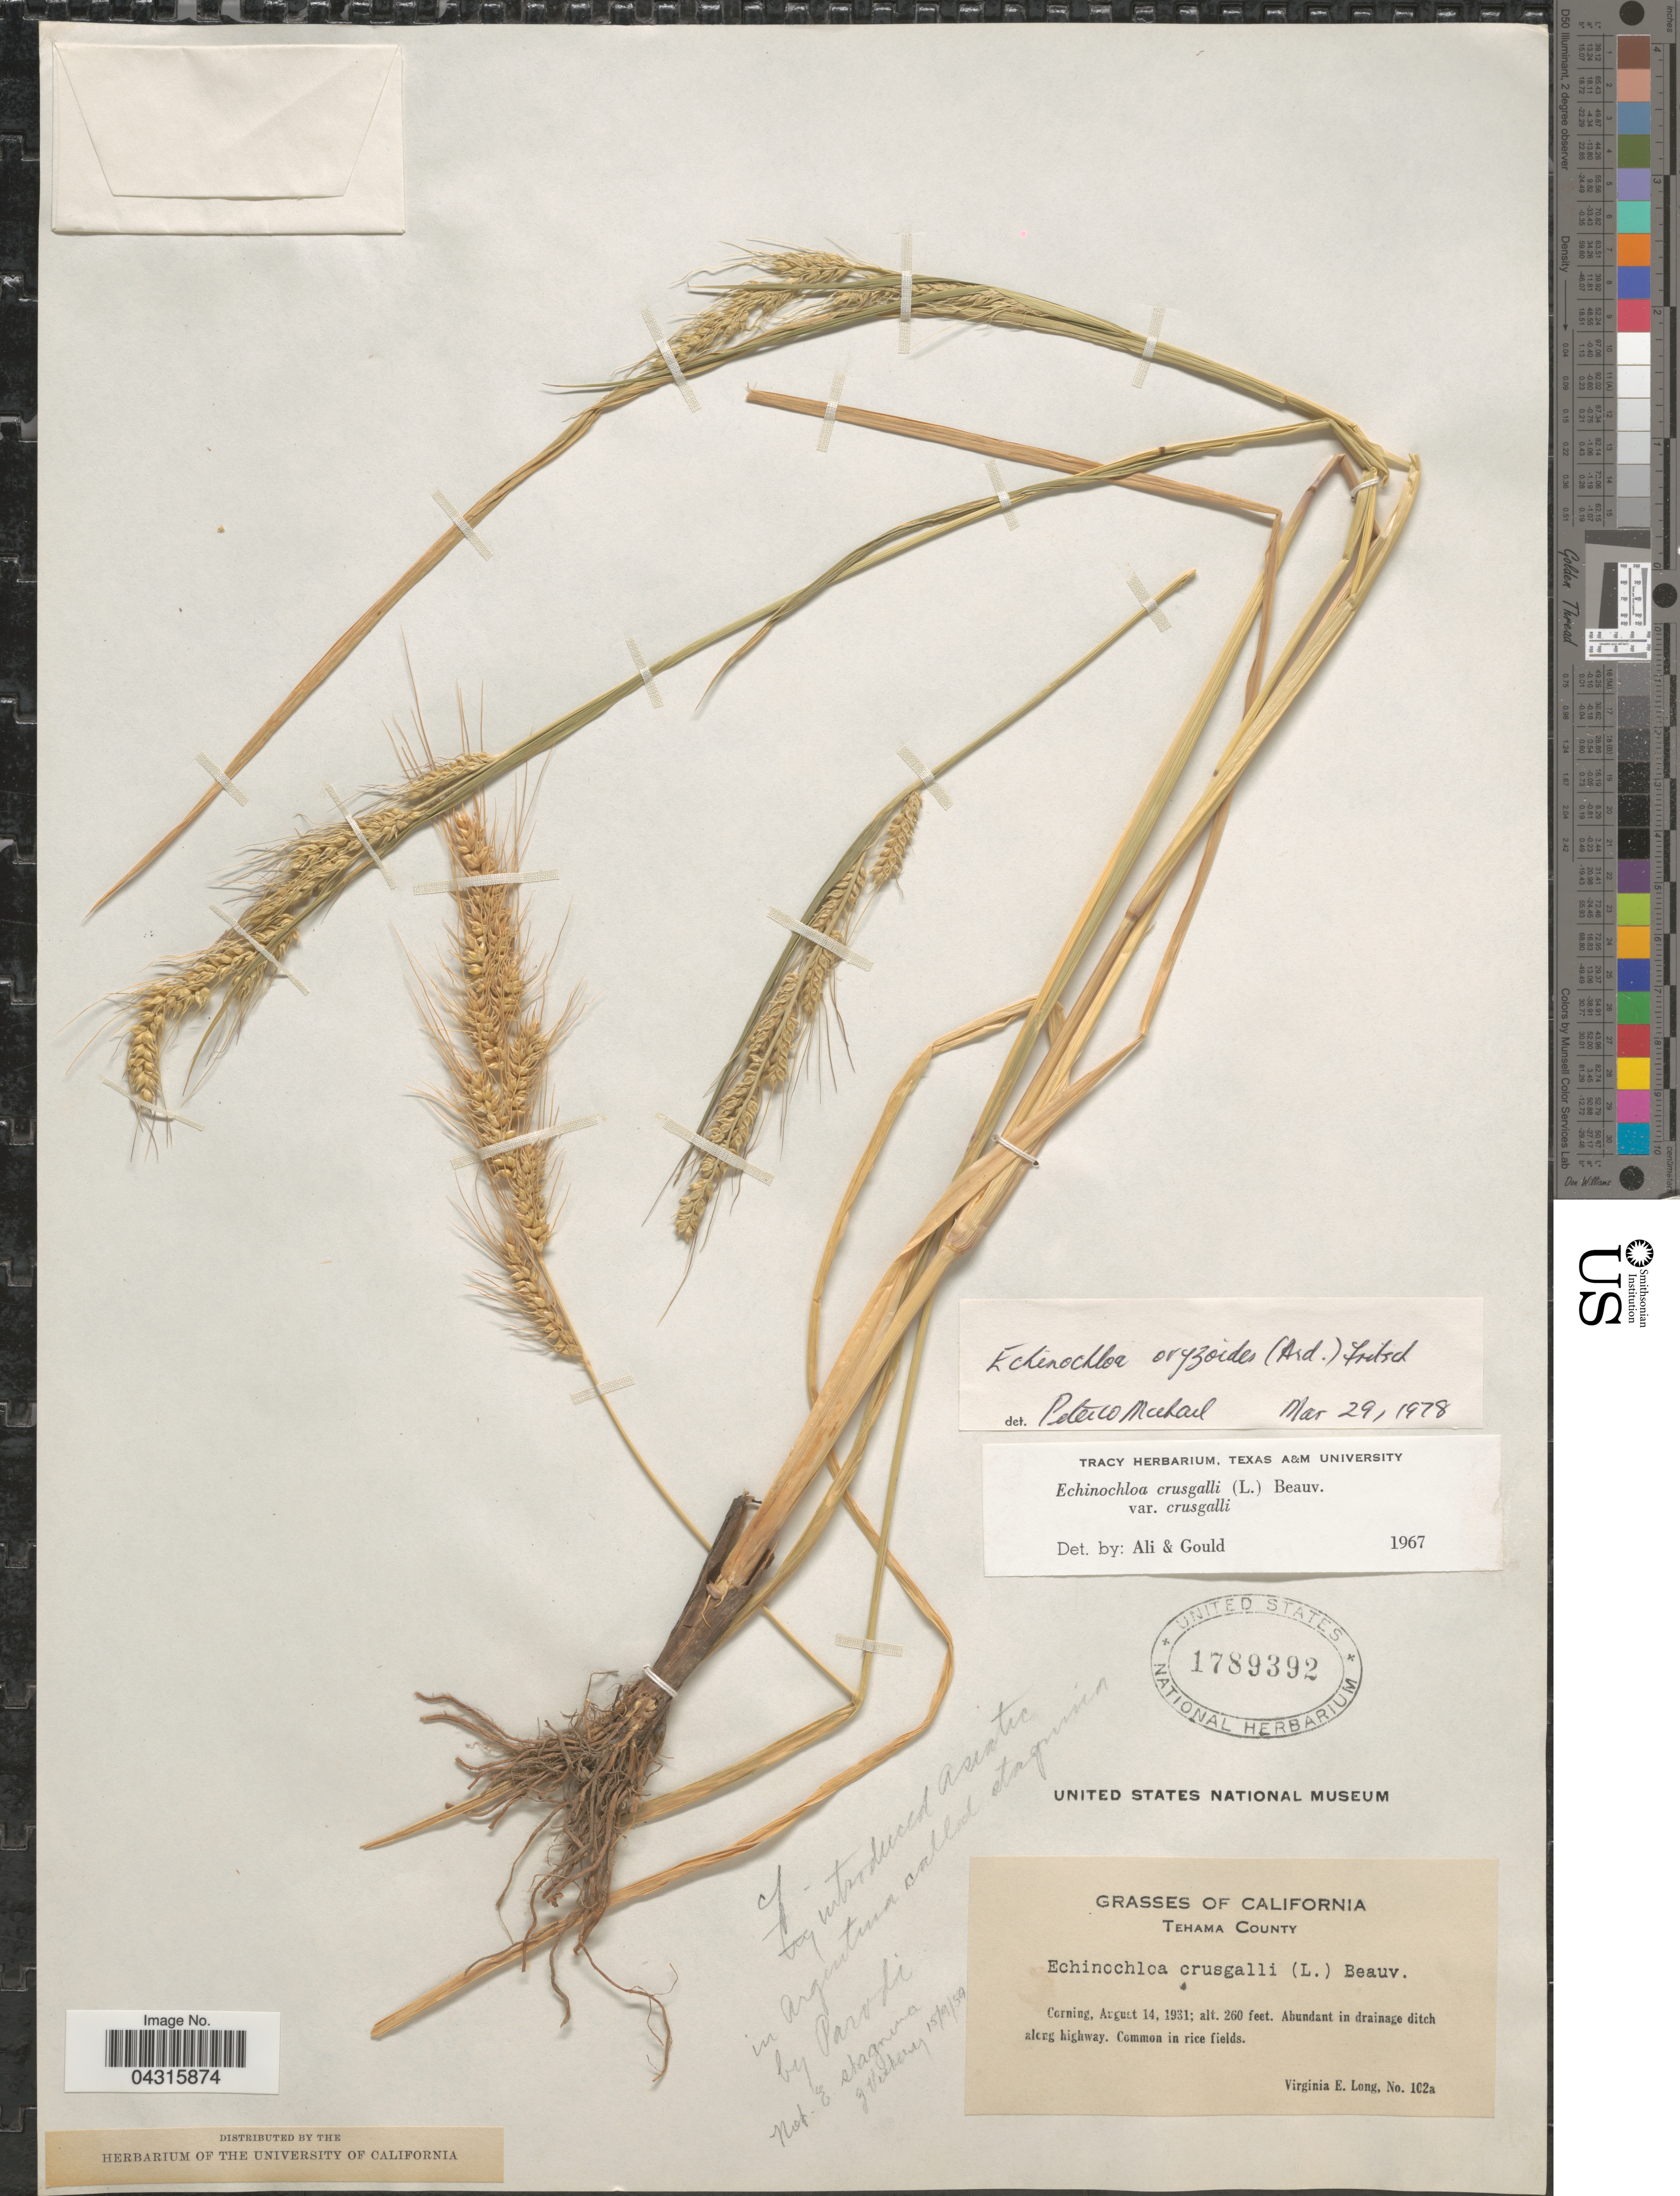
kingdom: Plantae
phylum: Tracheophyta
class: Liliopsida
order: Poales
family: Poaceae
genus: Echinochloa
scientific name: Echinochloa oryzoides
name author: (Ard.) Fritsch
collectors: V. Long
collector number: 102a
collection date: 1931-08-14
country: United States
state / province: California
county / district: Tehama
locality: Tehama County. Abundant in drainage ditch along highway. Common in rice fields.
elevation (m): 79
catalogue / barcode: US 1789392